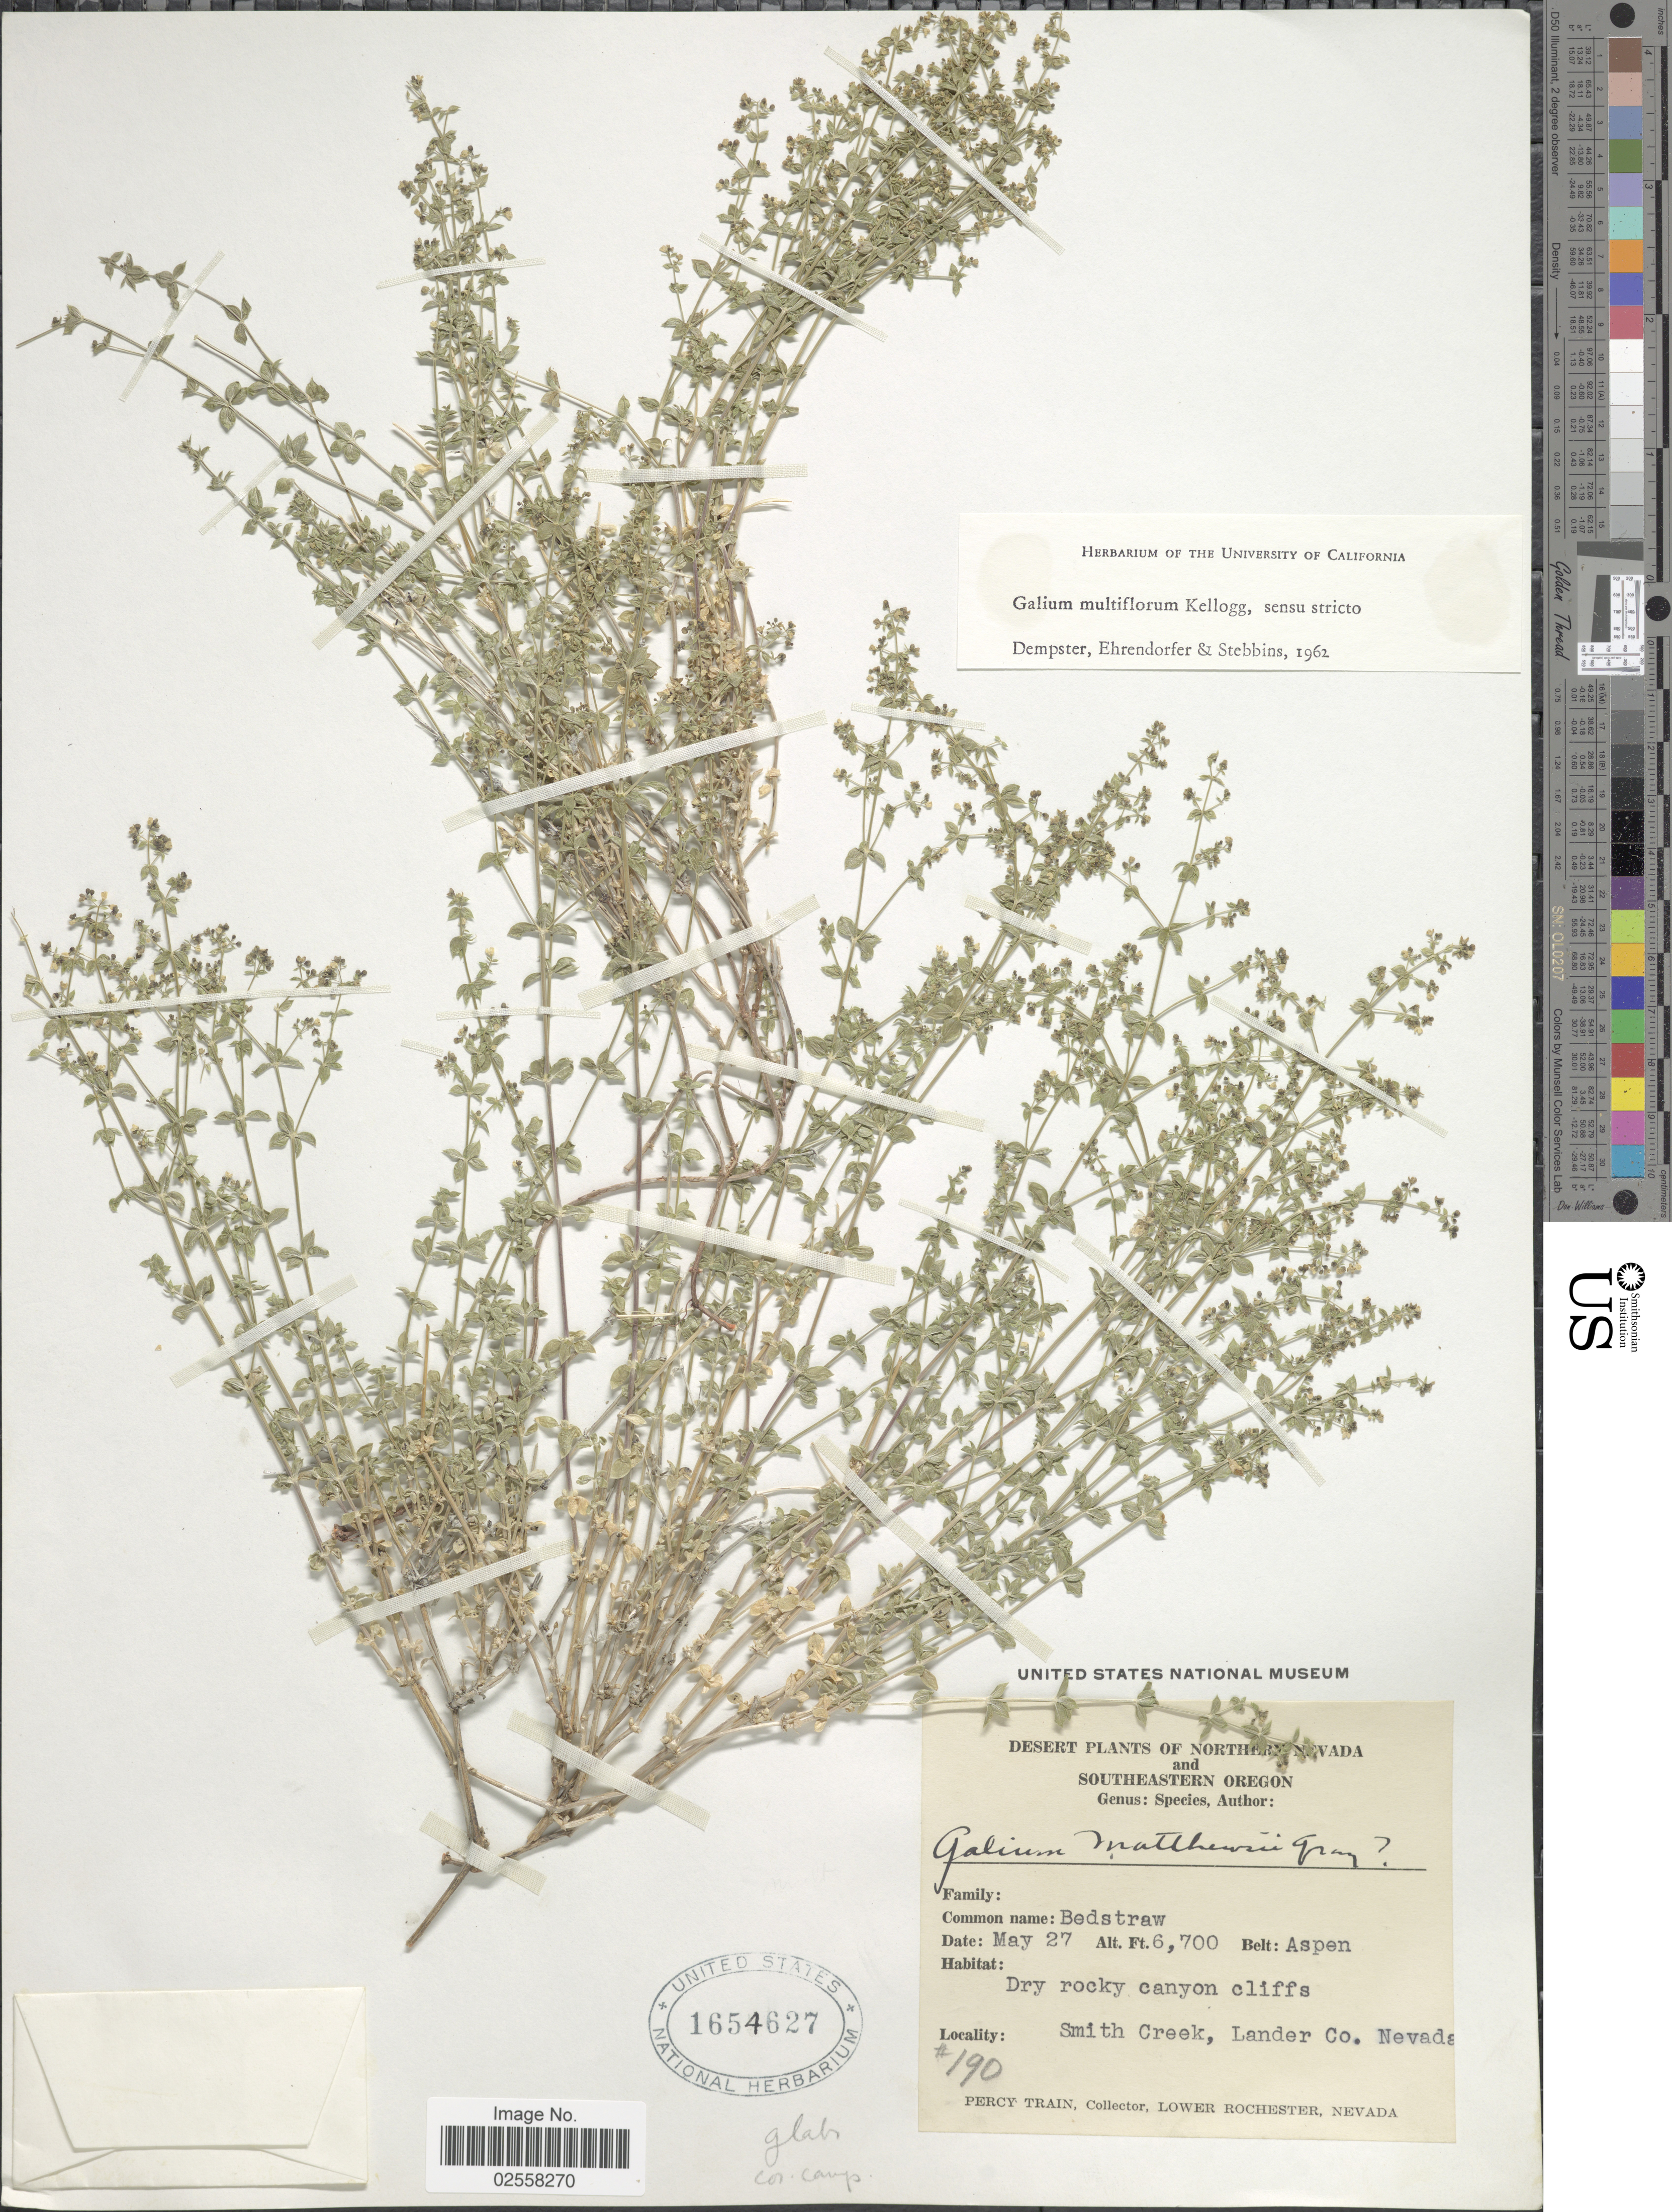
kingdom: Plantae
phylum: Tracheophyta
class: Magnoliopsida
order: Gentianales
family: Rubiaceae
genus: Galium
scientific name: Galium multiflorum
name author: Kellogg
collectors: P. Train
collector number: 190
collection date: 1927-05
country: United States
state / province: Nevada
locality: Northern Nevada, Belt: Aspen. Dry rocky canyon cliffs, Smith Creek, Lander Co.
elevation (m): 2042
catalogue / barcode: US 1654627